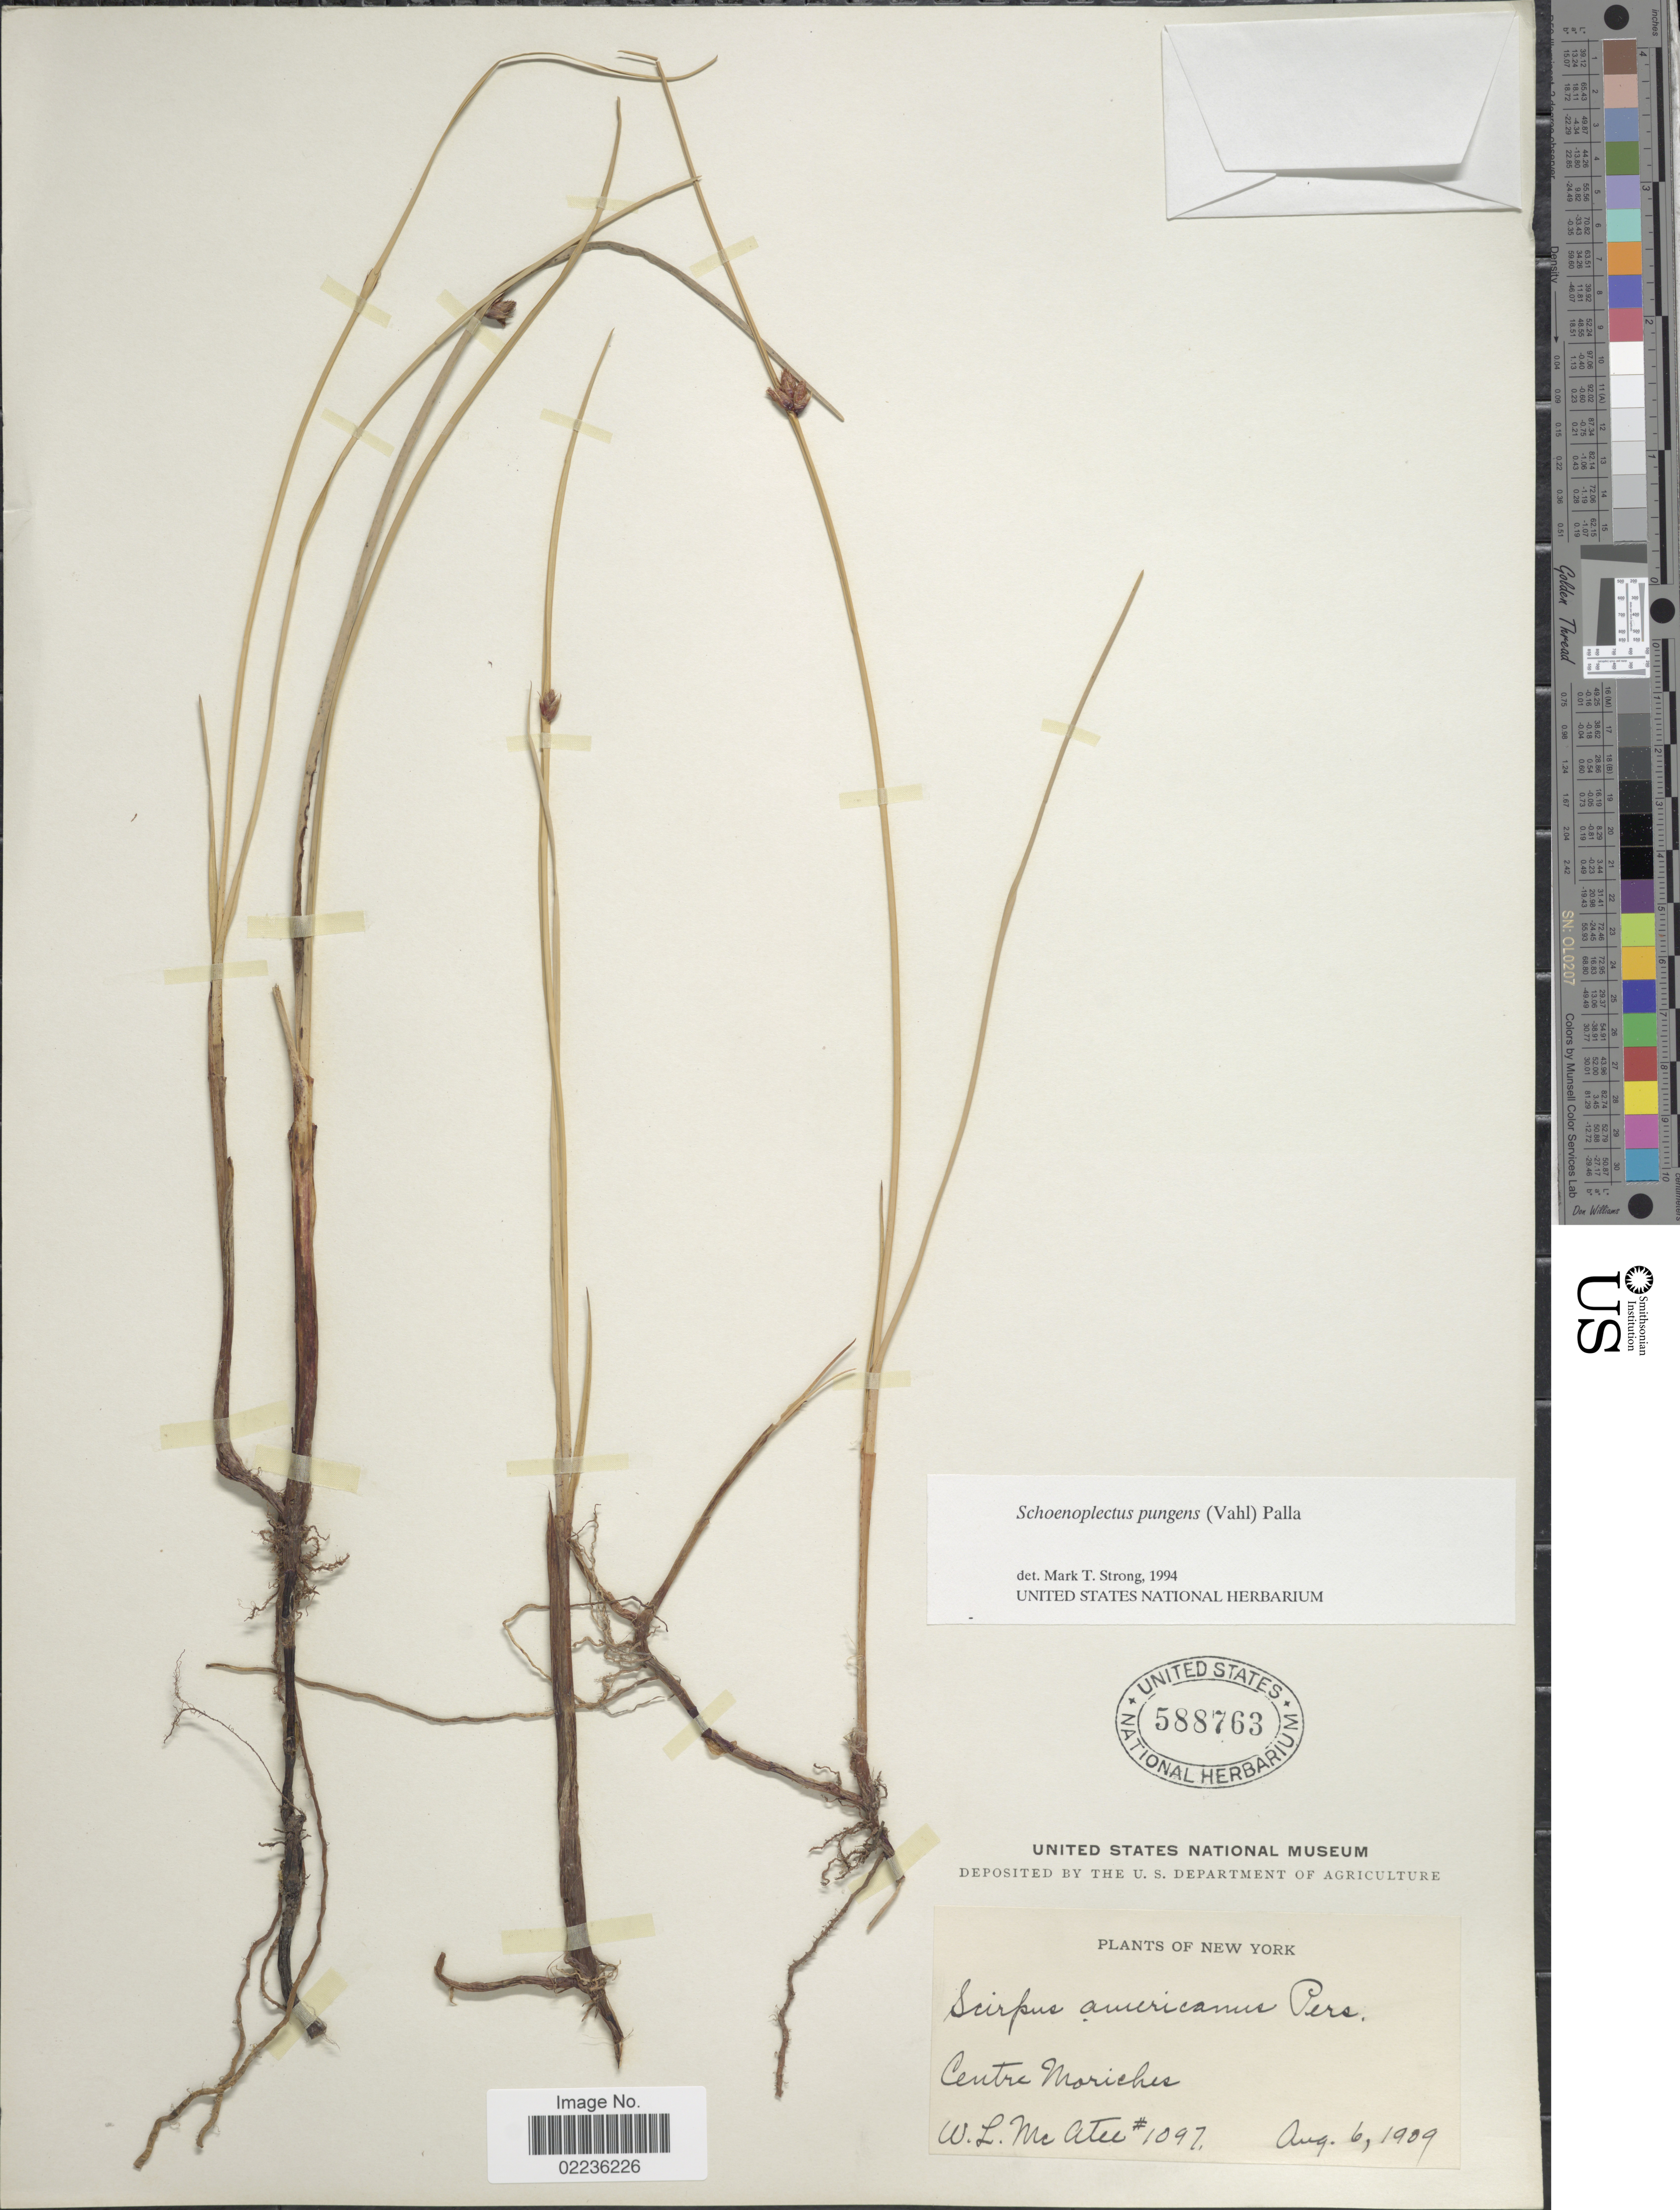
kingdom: Plantae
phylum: Tracheophyta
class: Liliopsida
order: Poales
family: Cyperaceae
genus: Schoenoplectus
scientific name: Schoenoplectus pungens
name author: (Vahl) Palla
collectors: W. McAtee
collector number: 1097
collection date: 1909-08-06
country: United States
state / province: New York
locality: Centre Moriches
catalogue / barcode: US 588763